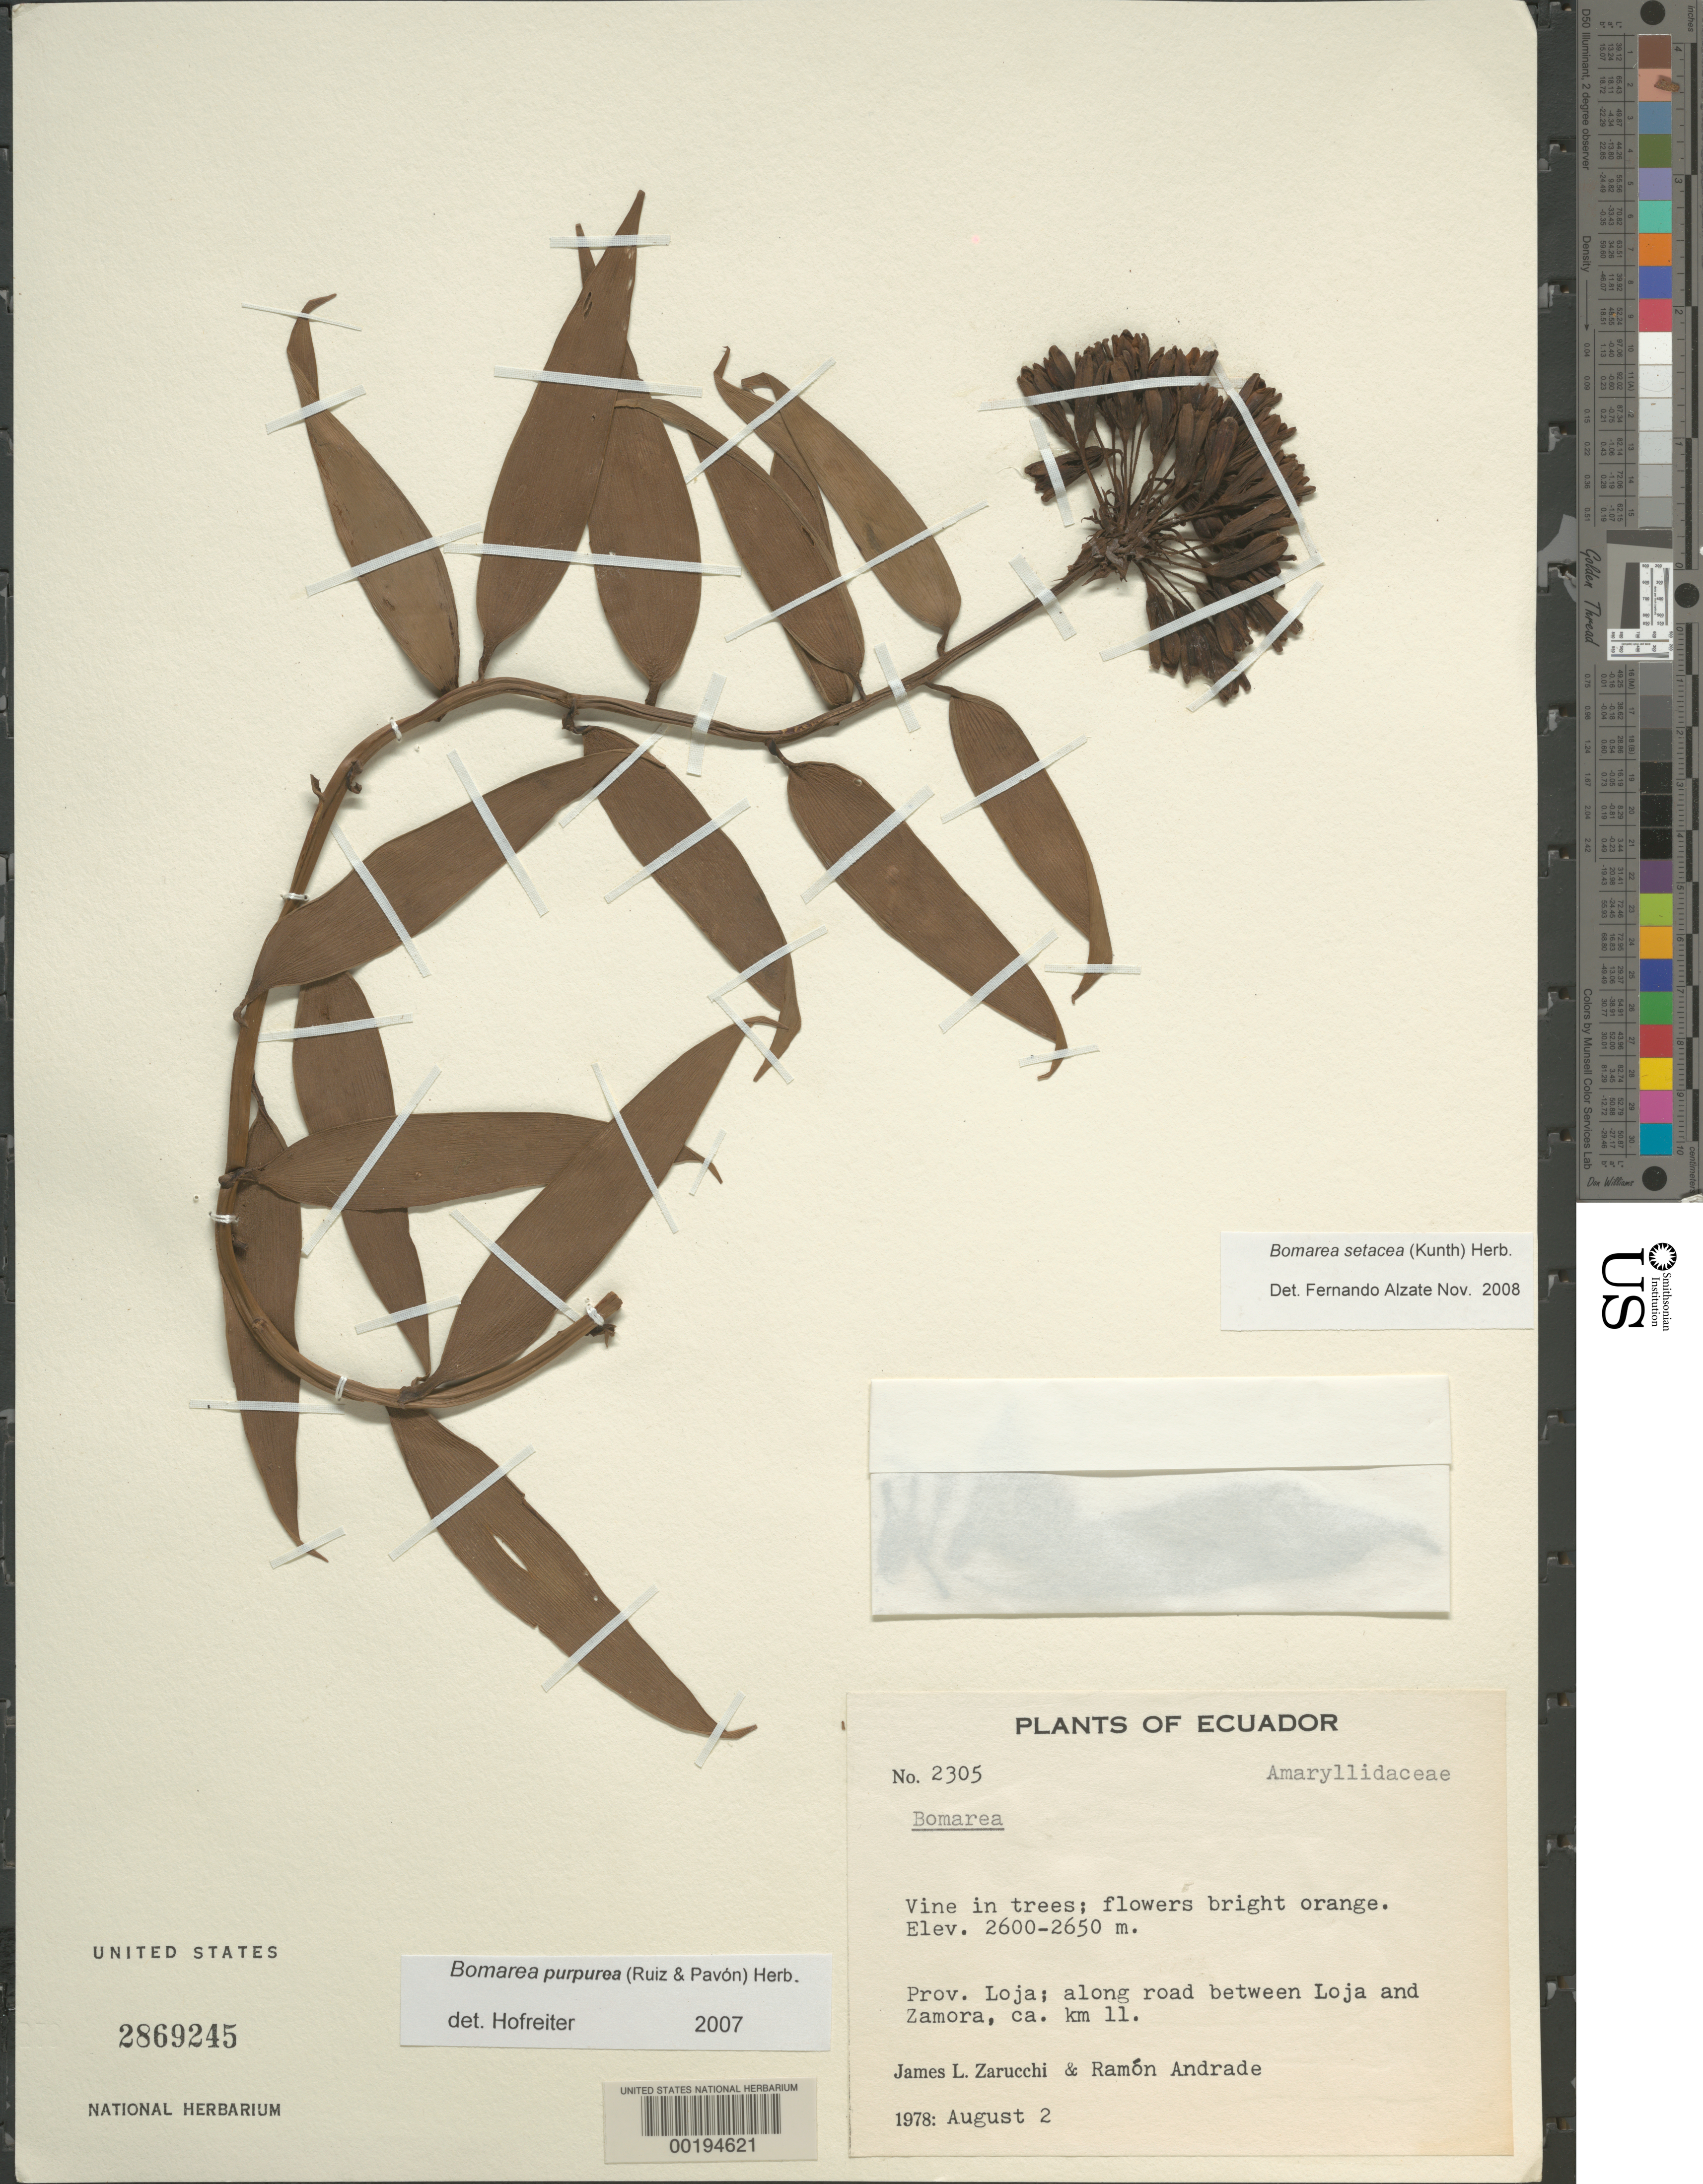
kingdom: Plantae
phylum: Tracheophyta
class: Liliopsida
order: Liliales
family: Alstroemeriaceae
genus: Bomarea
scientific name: Bomarea setacea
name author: (Ruiz & Pav.) Herb.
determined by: Alzate Guarin, Fernando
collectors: J. L. Zarucchi & R. Andrade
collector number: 2305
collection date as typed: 02 Aug 1978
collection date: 1978-08-02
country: Ecuador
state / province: Loja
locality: Along road between Loja and Zamora, ca km 11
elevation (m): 2600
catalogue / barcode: US 2869245